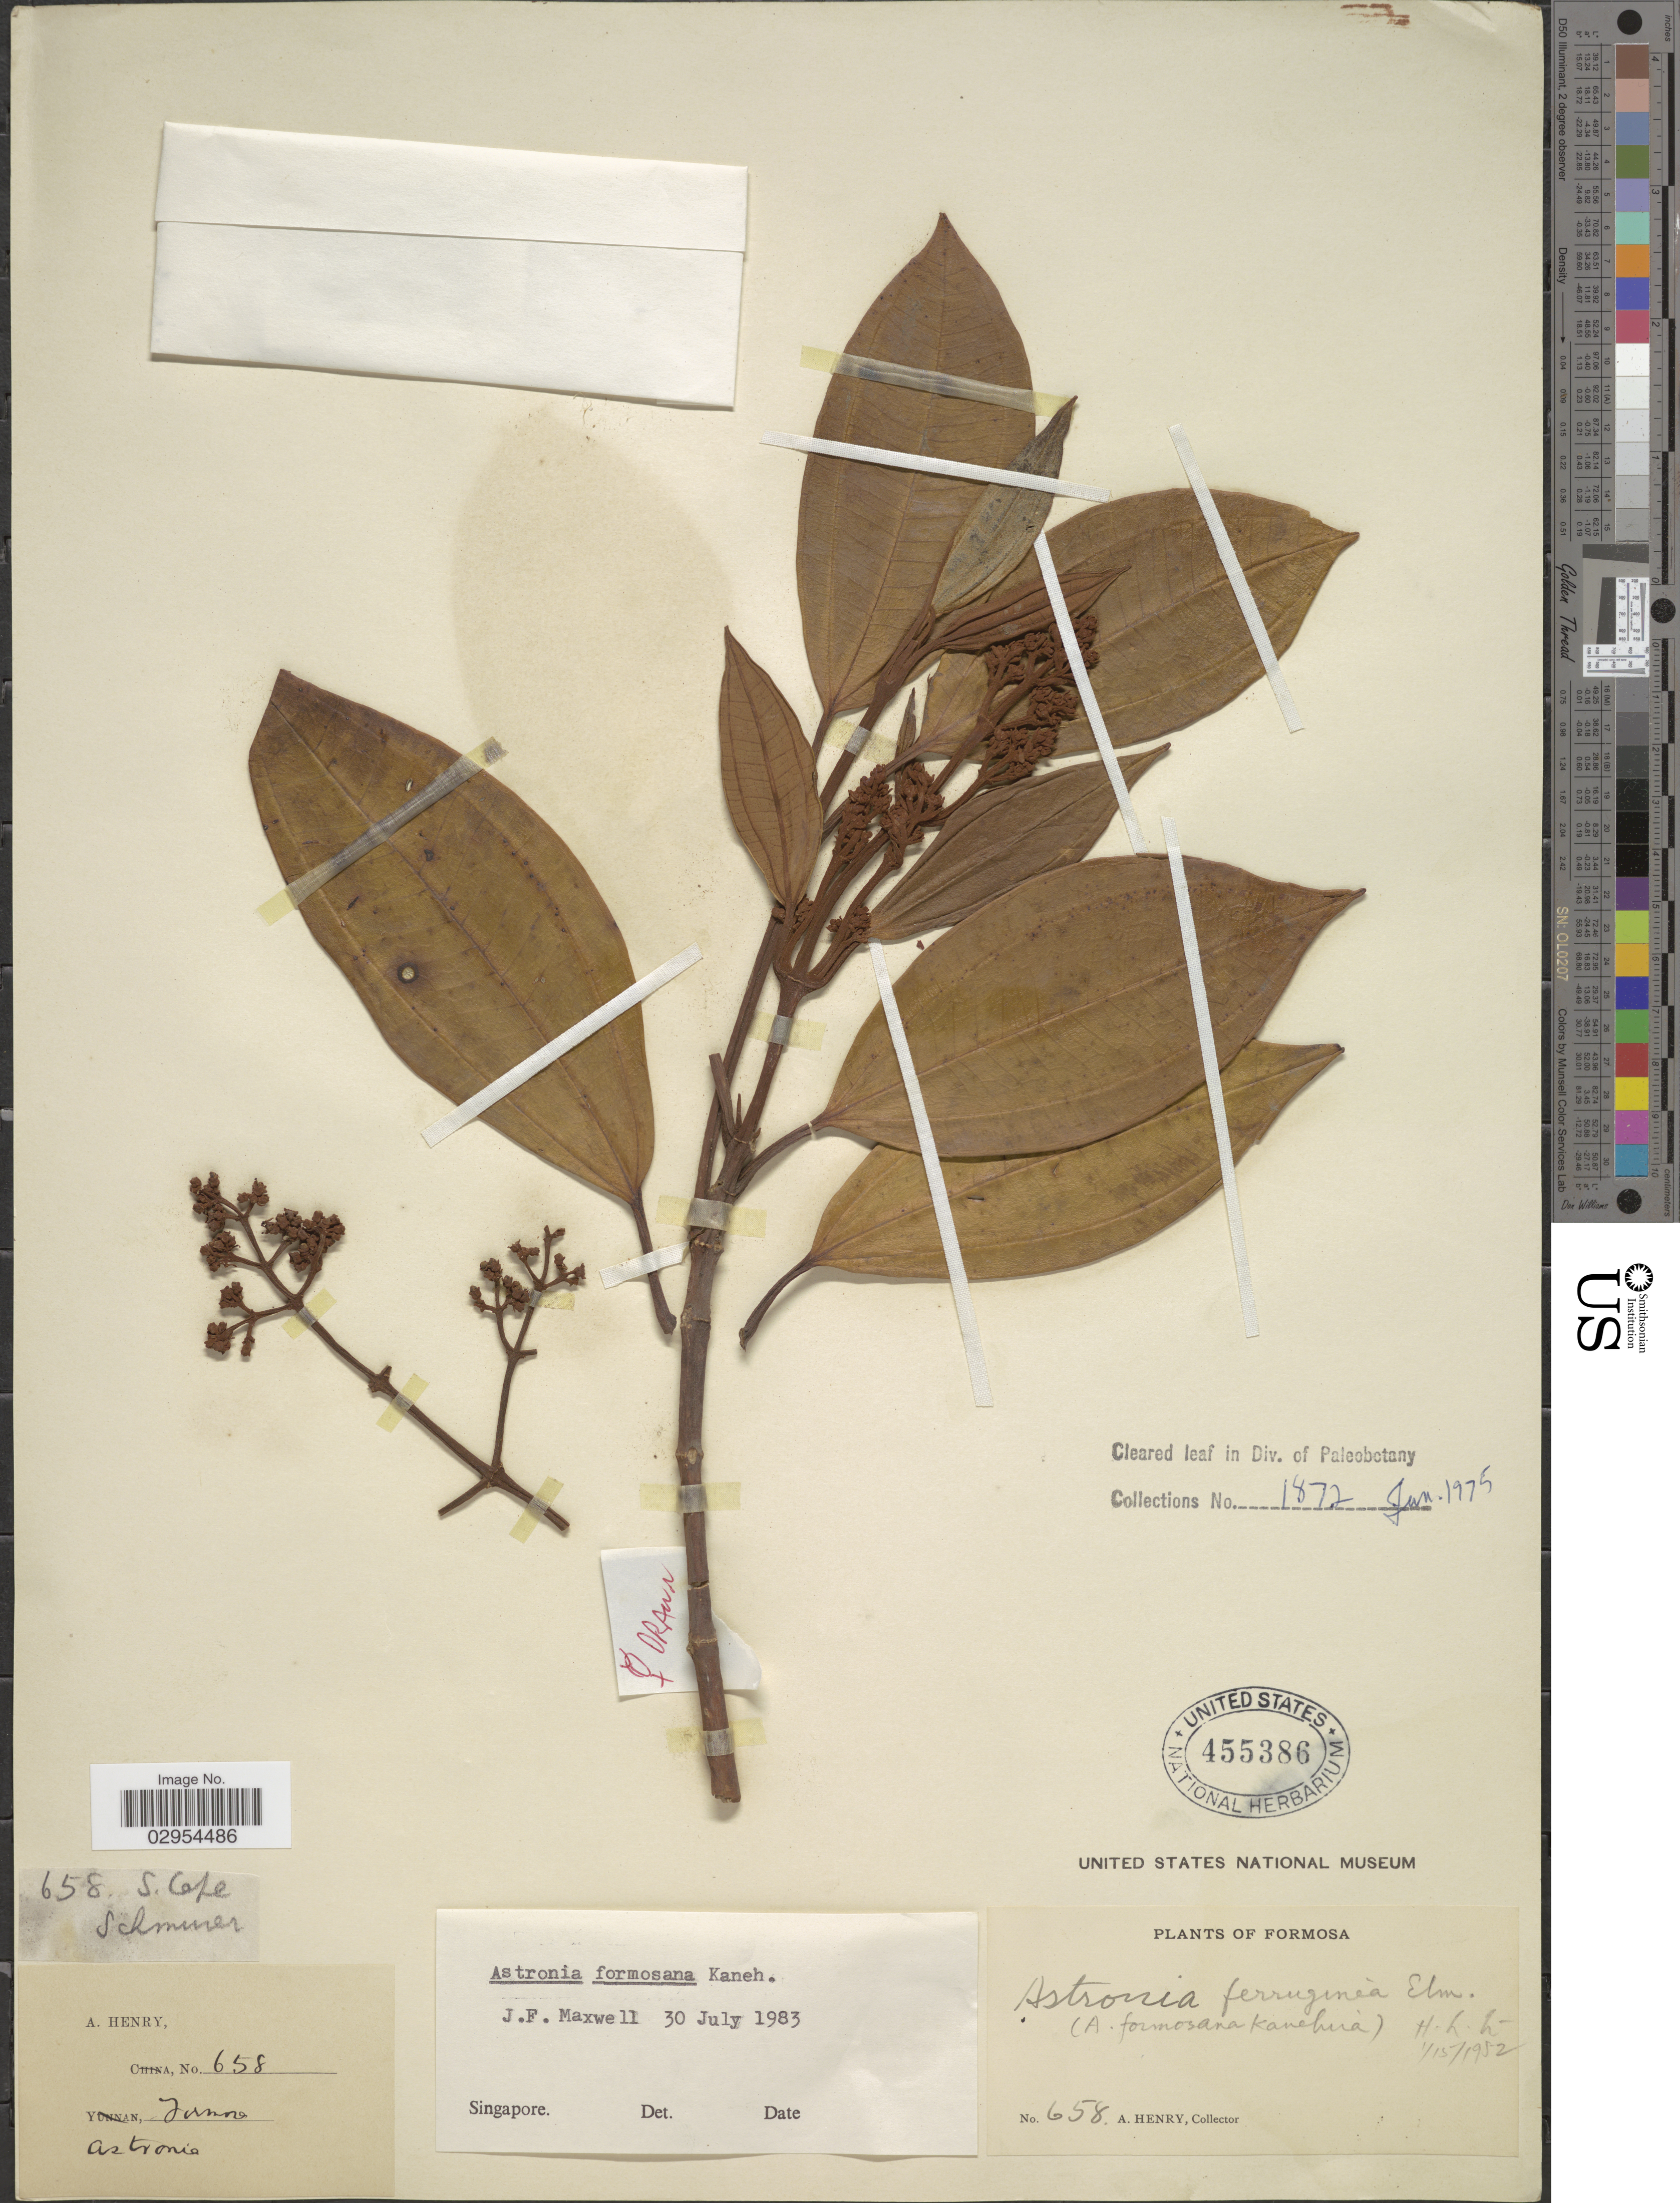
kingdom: Plantae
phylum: Tracheophyta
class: Magnoliopsida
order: Myrtales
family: Melastomataceae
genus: Astronia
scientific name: Astronia ferruginea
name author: Elmer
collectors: A. Henry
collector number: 658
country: Taiwan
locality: Formosa.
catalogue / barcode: US 455386